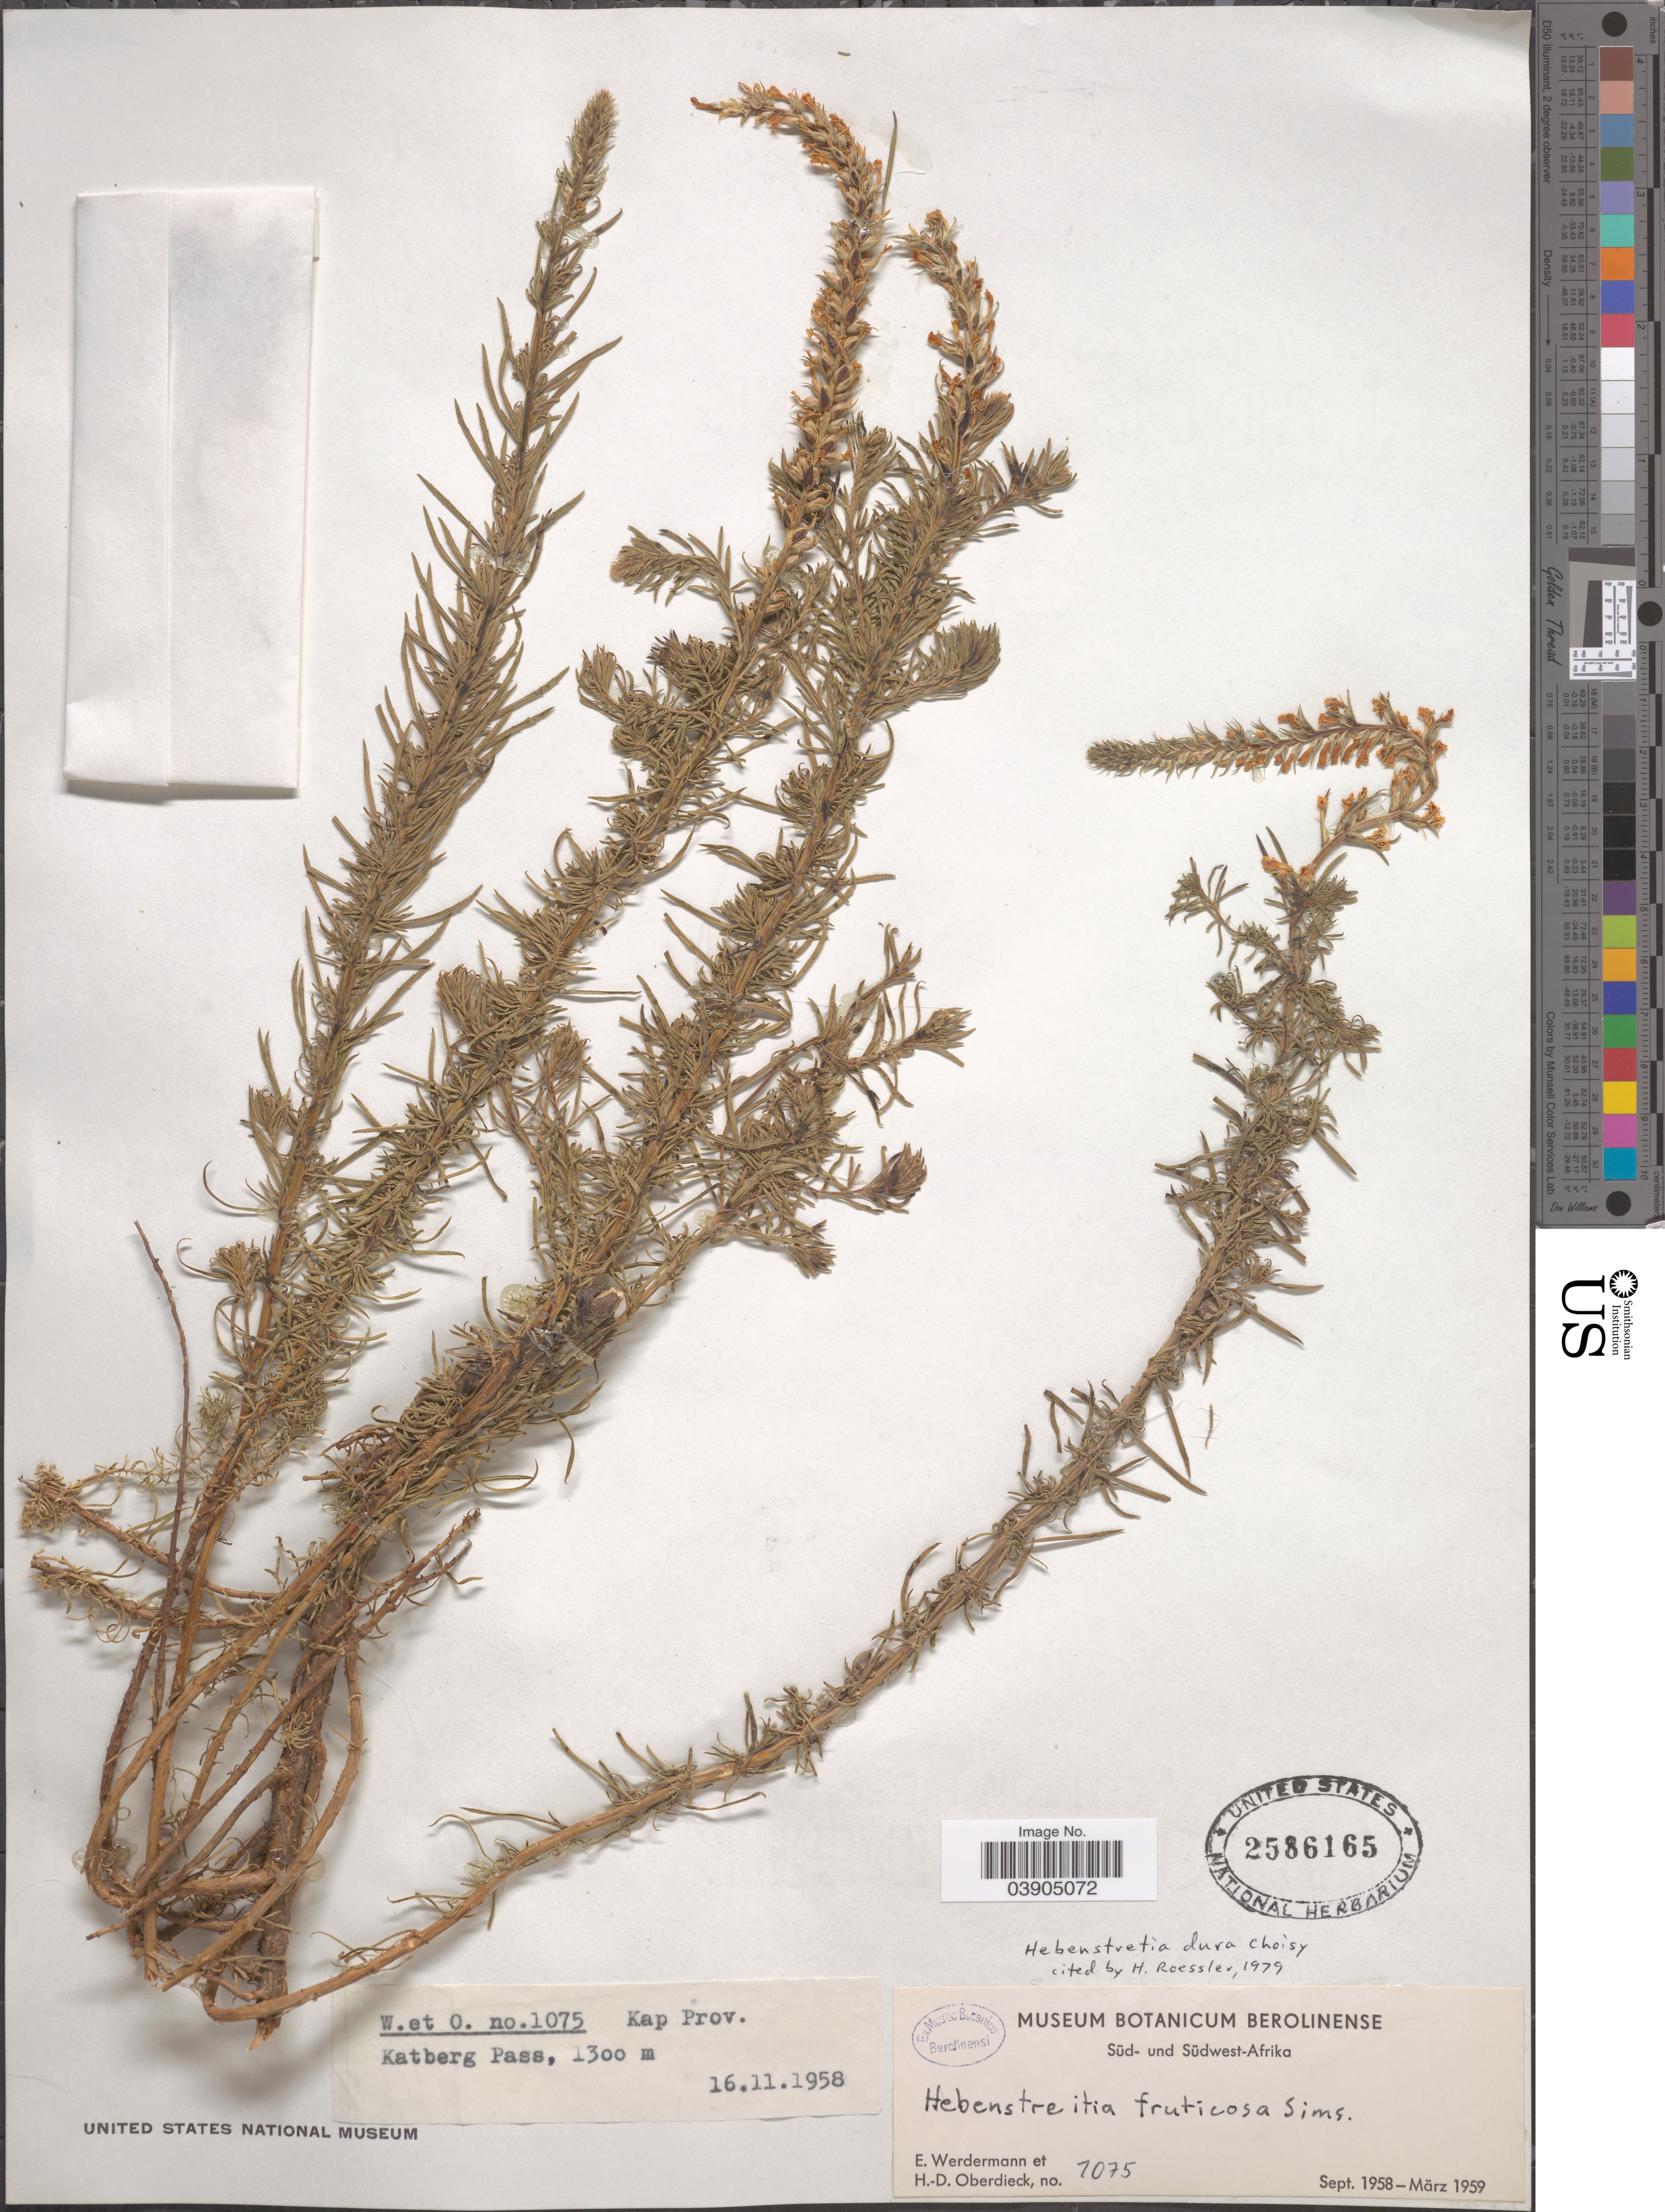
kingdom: Plantae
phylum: Tracheophyta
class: Magnoliopsida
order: Lamiales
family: Scrophulariaceae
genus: Hebenstretia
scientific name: Hebenstretia dura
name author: Choisy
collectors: E. Werdermann & H. Oberdieck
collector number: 1075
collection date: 1958-11-16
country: South Africa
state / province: Eastern Cape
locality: Kap Prov. Katberg Pass.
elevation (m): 1300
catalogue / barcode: US 2586165